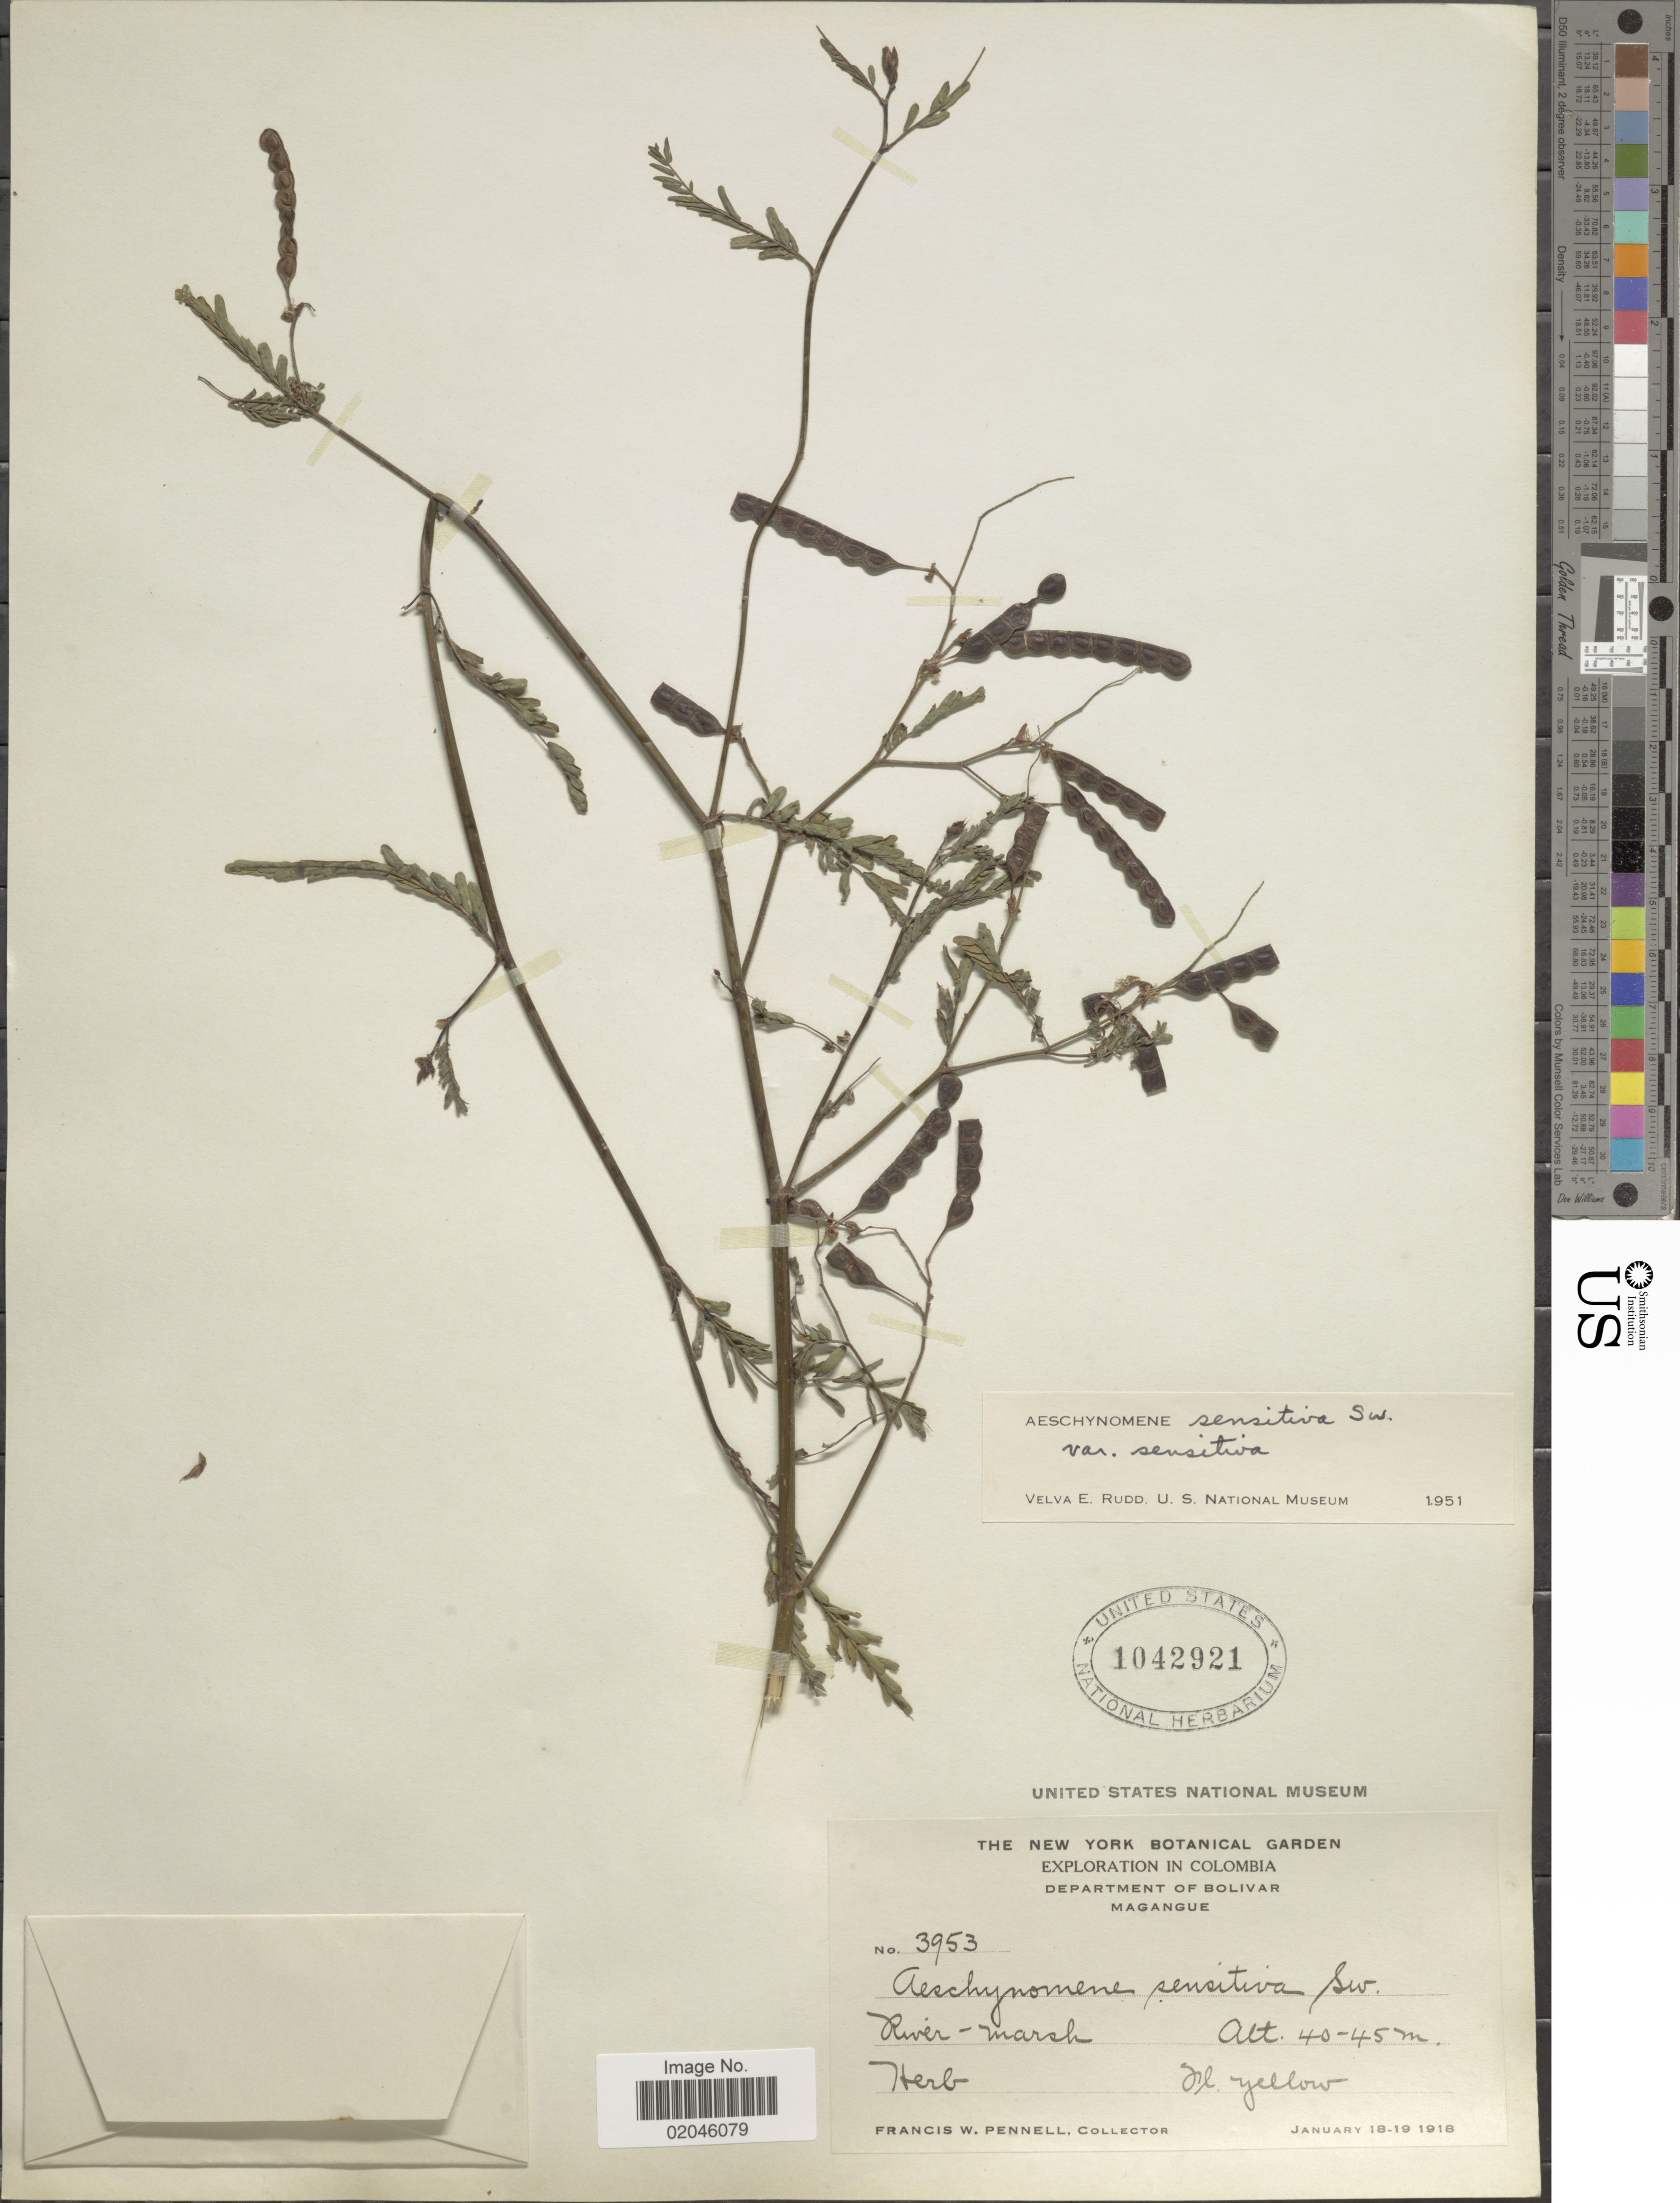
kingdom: Plantae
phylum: Tracheophyta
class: Magnoliopsida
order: Fabales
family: Fabaceae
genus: Aeschynomene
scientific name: Aeschynomene sensitiva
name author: Sw.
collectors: F. W. Pennell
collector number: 3953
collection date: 1918-01-18/1918-01-19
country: Colombia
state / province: Bolívar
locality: Magangue,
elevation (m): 40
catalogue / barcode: US 1042921